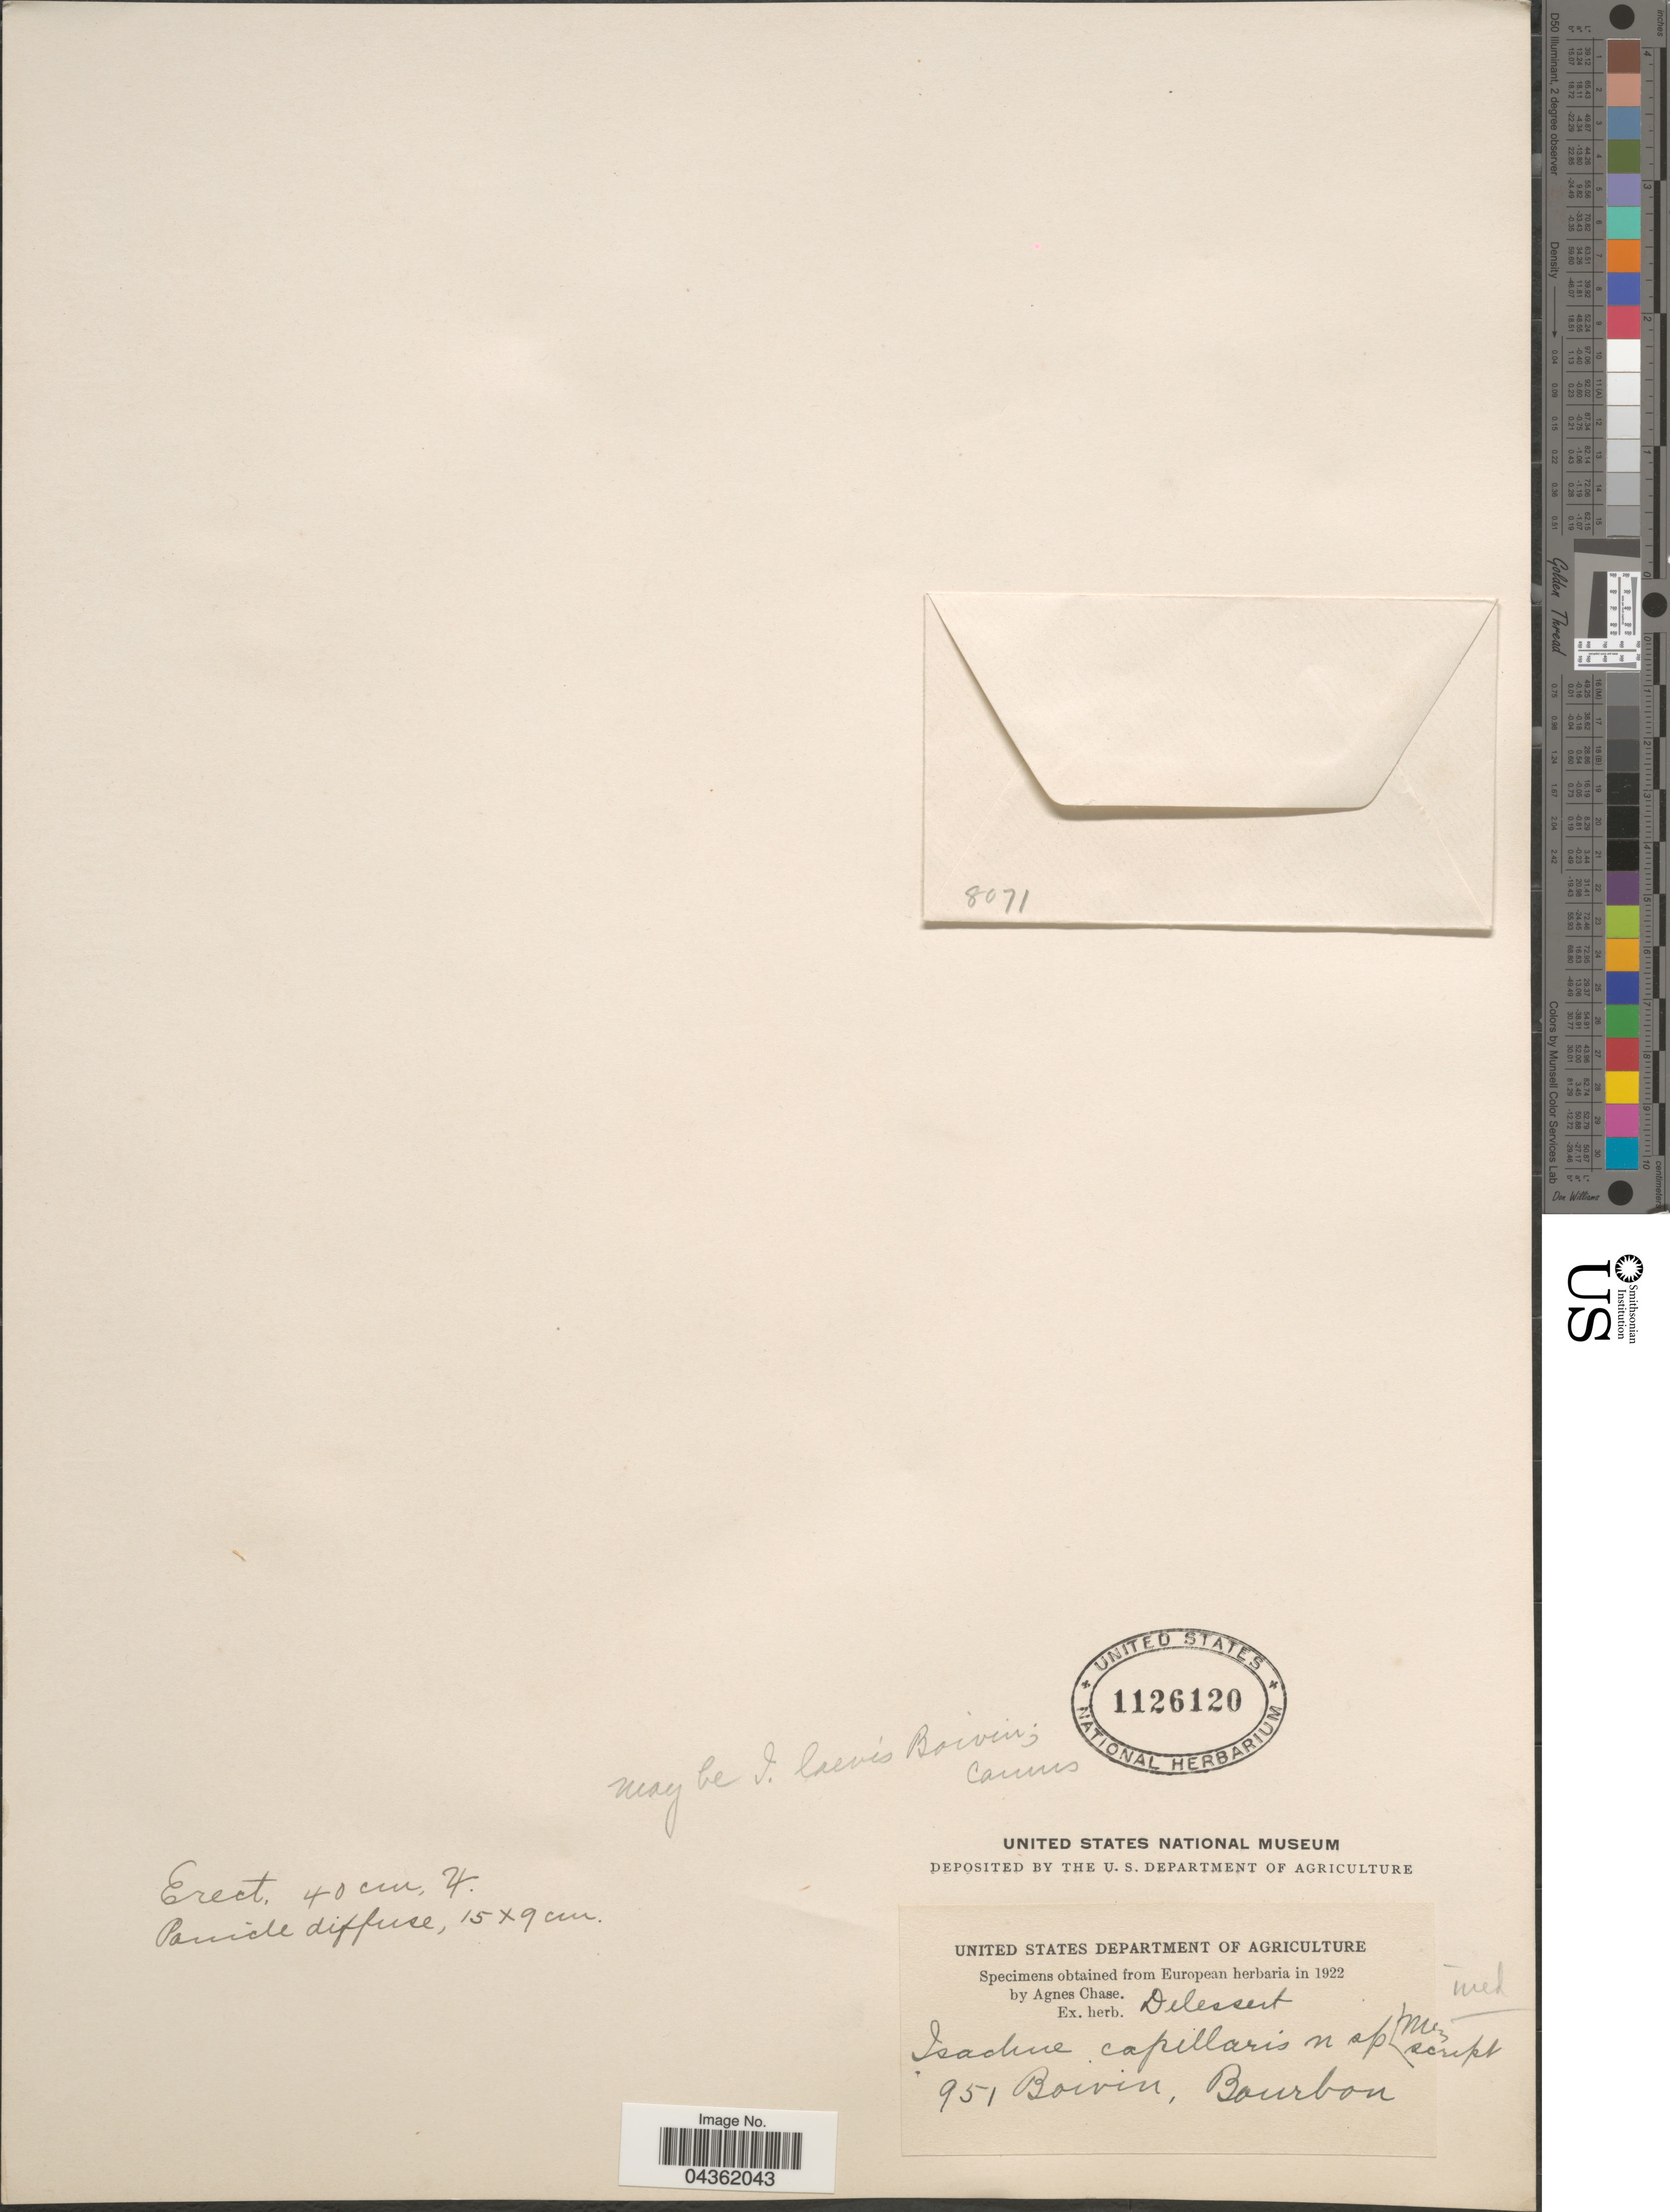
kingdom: Plantae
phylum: Tracheophyta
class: Liliopsida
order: Poales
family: Poaceae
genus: Isachne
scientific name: Isachne sp.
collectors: -- Boivin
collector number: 951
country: Réunion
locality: Bourbon.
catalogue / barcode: US 1126120